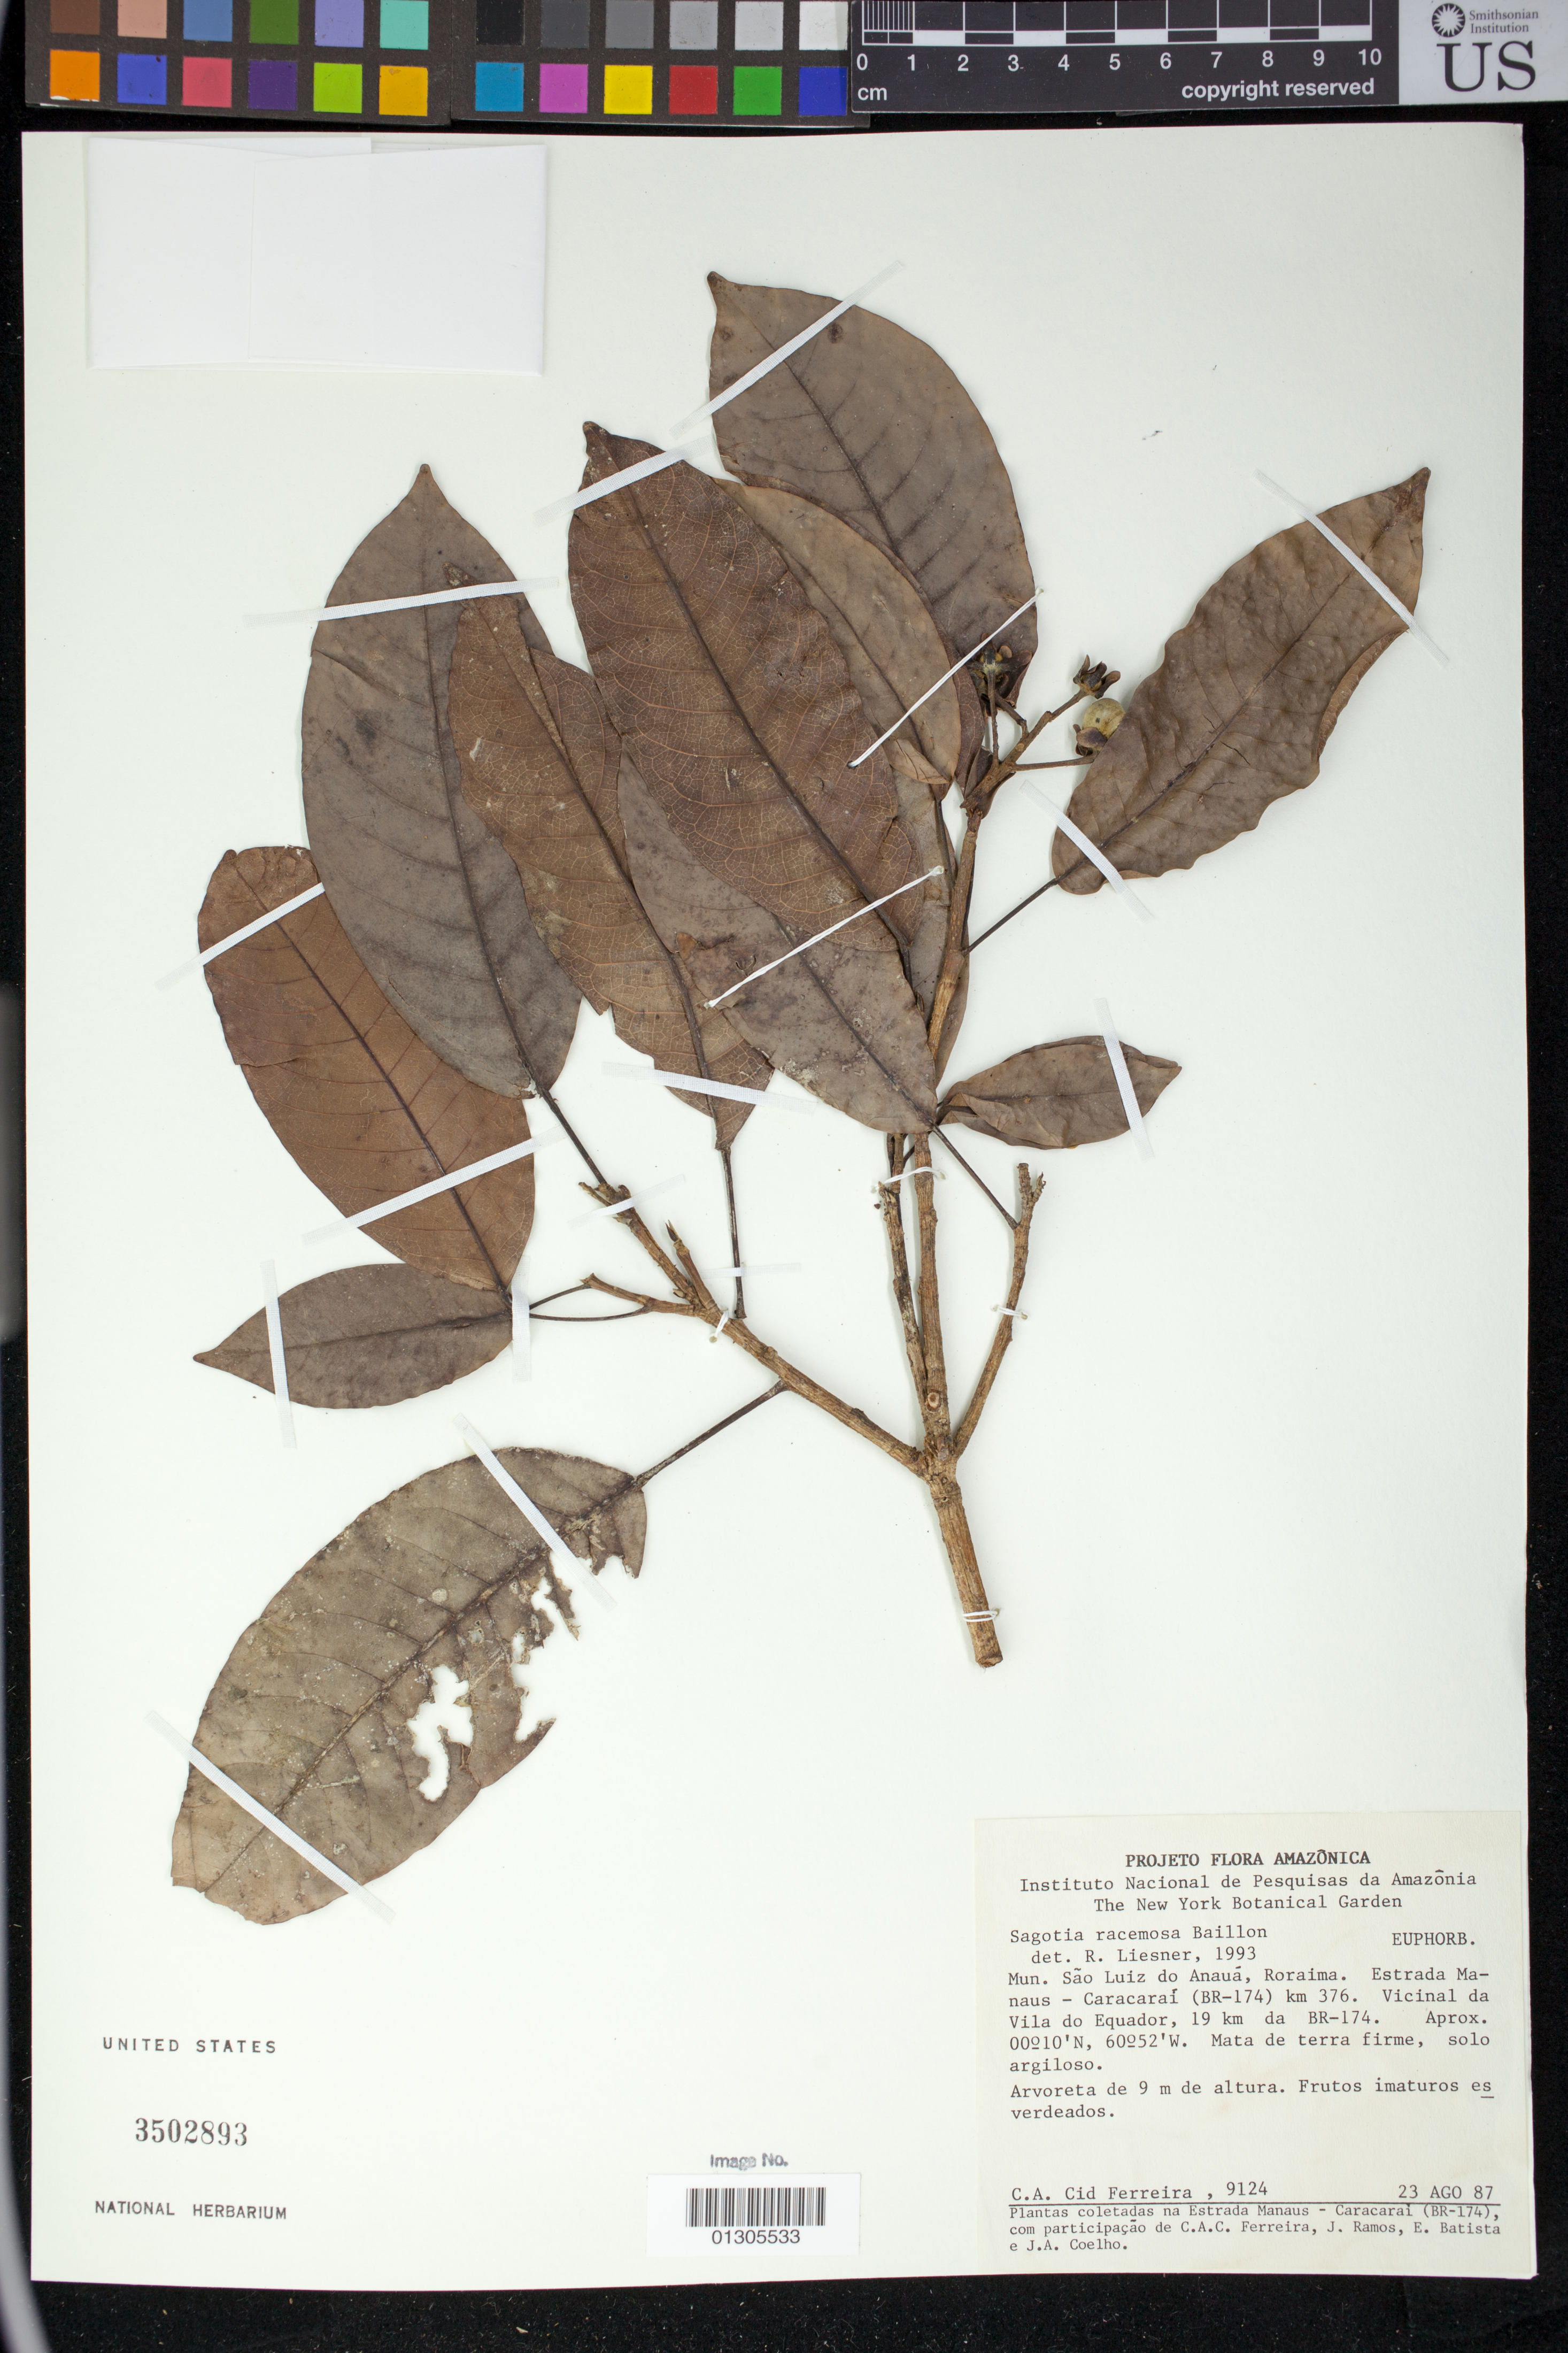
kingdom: Plantae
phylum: Tracheophyta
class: Magnoliopsida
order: Malpighiales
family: Euphorbiaceae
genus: Sagotia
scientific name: Sagotia racemosa var. racemosa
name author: Baill.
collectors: C. A. Cid Ferreira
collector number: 9124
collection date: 1987-08-23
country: Brazil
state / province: Roraima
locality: Mun. Sao Luiz do Anaua [Sao Luiz], Estrada Manaus - Caracarai (BR-174) km 376. Vicinal da Vila do Equador, 19 km da BR-174.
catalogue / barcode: US 3502893